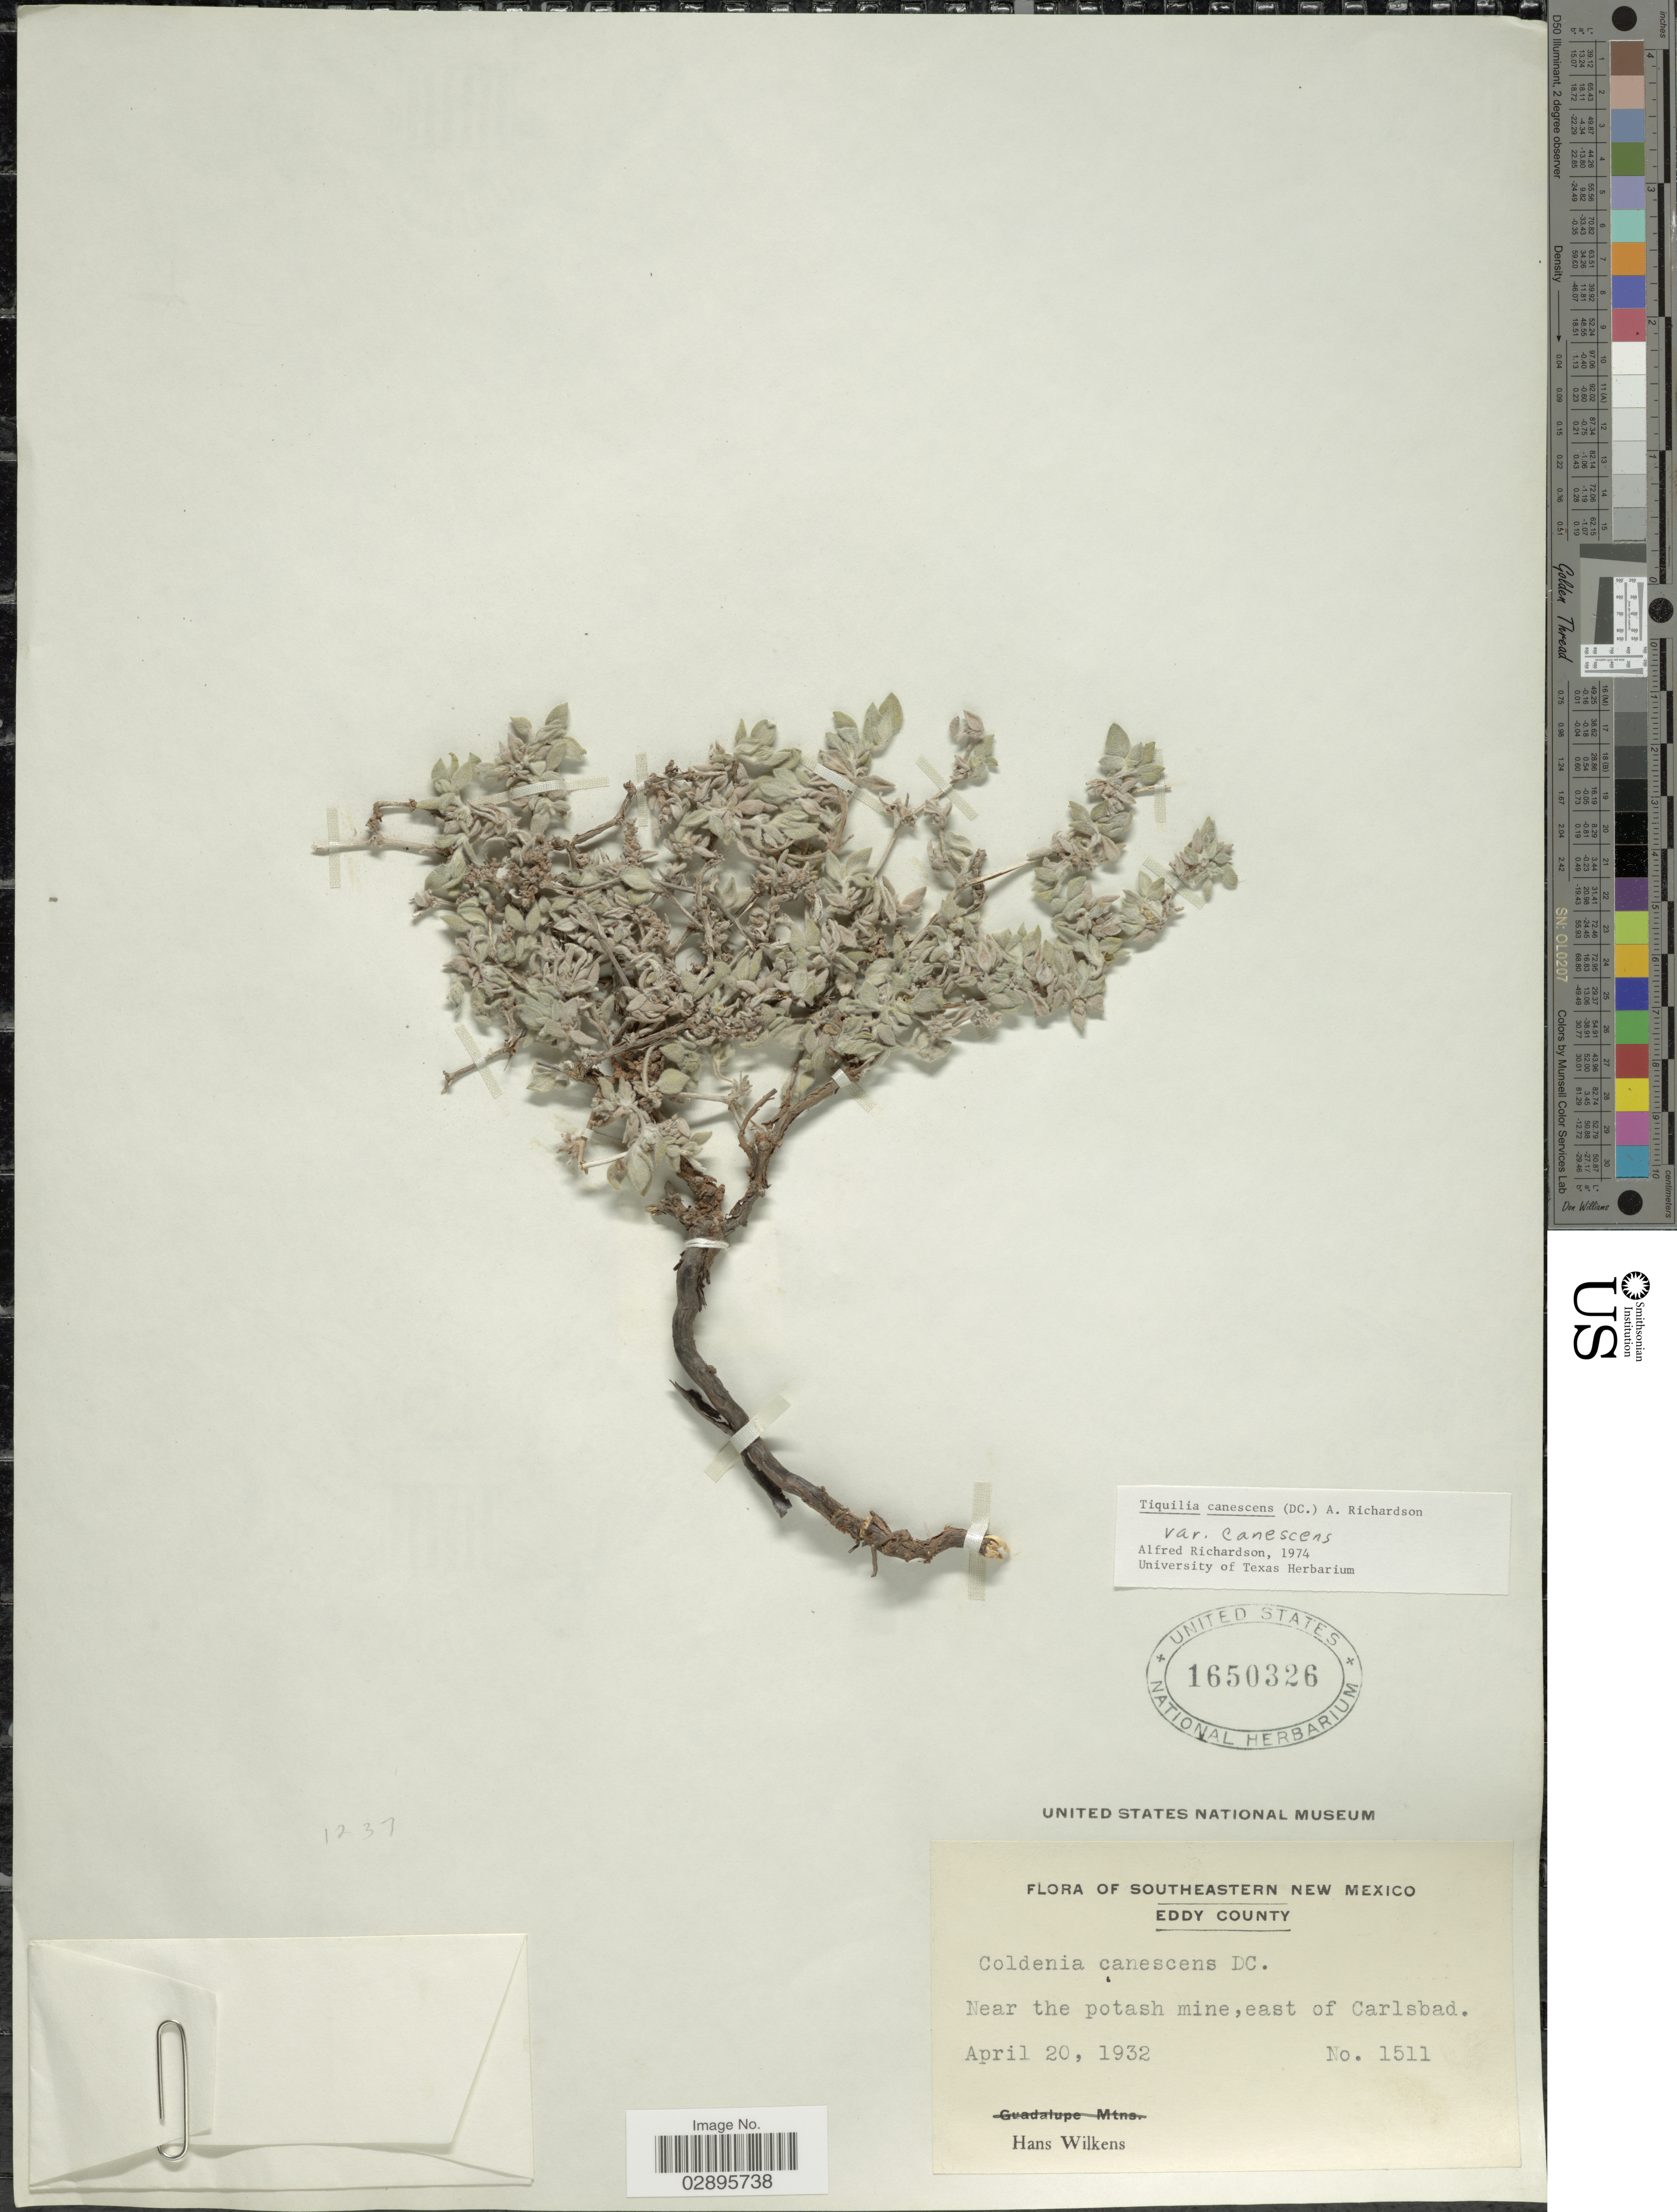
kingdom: Plantae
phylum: Tracheophyta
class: Magnoliopsida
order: Boraginales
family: Ehretiaceae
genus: Tiquilia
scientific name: Tiquilia canescens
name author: (A. DC.) A.T. Richardson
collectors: H. Wilkens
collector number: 1511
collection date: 1932-04-20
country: United States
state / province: New Mexico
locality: Southeastern New Mexico. Near the potash mine, east of Carlsbad.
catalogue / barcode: US 1650326